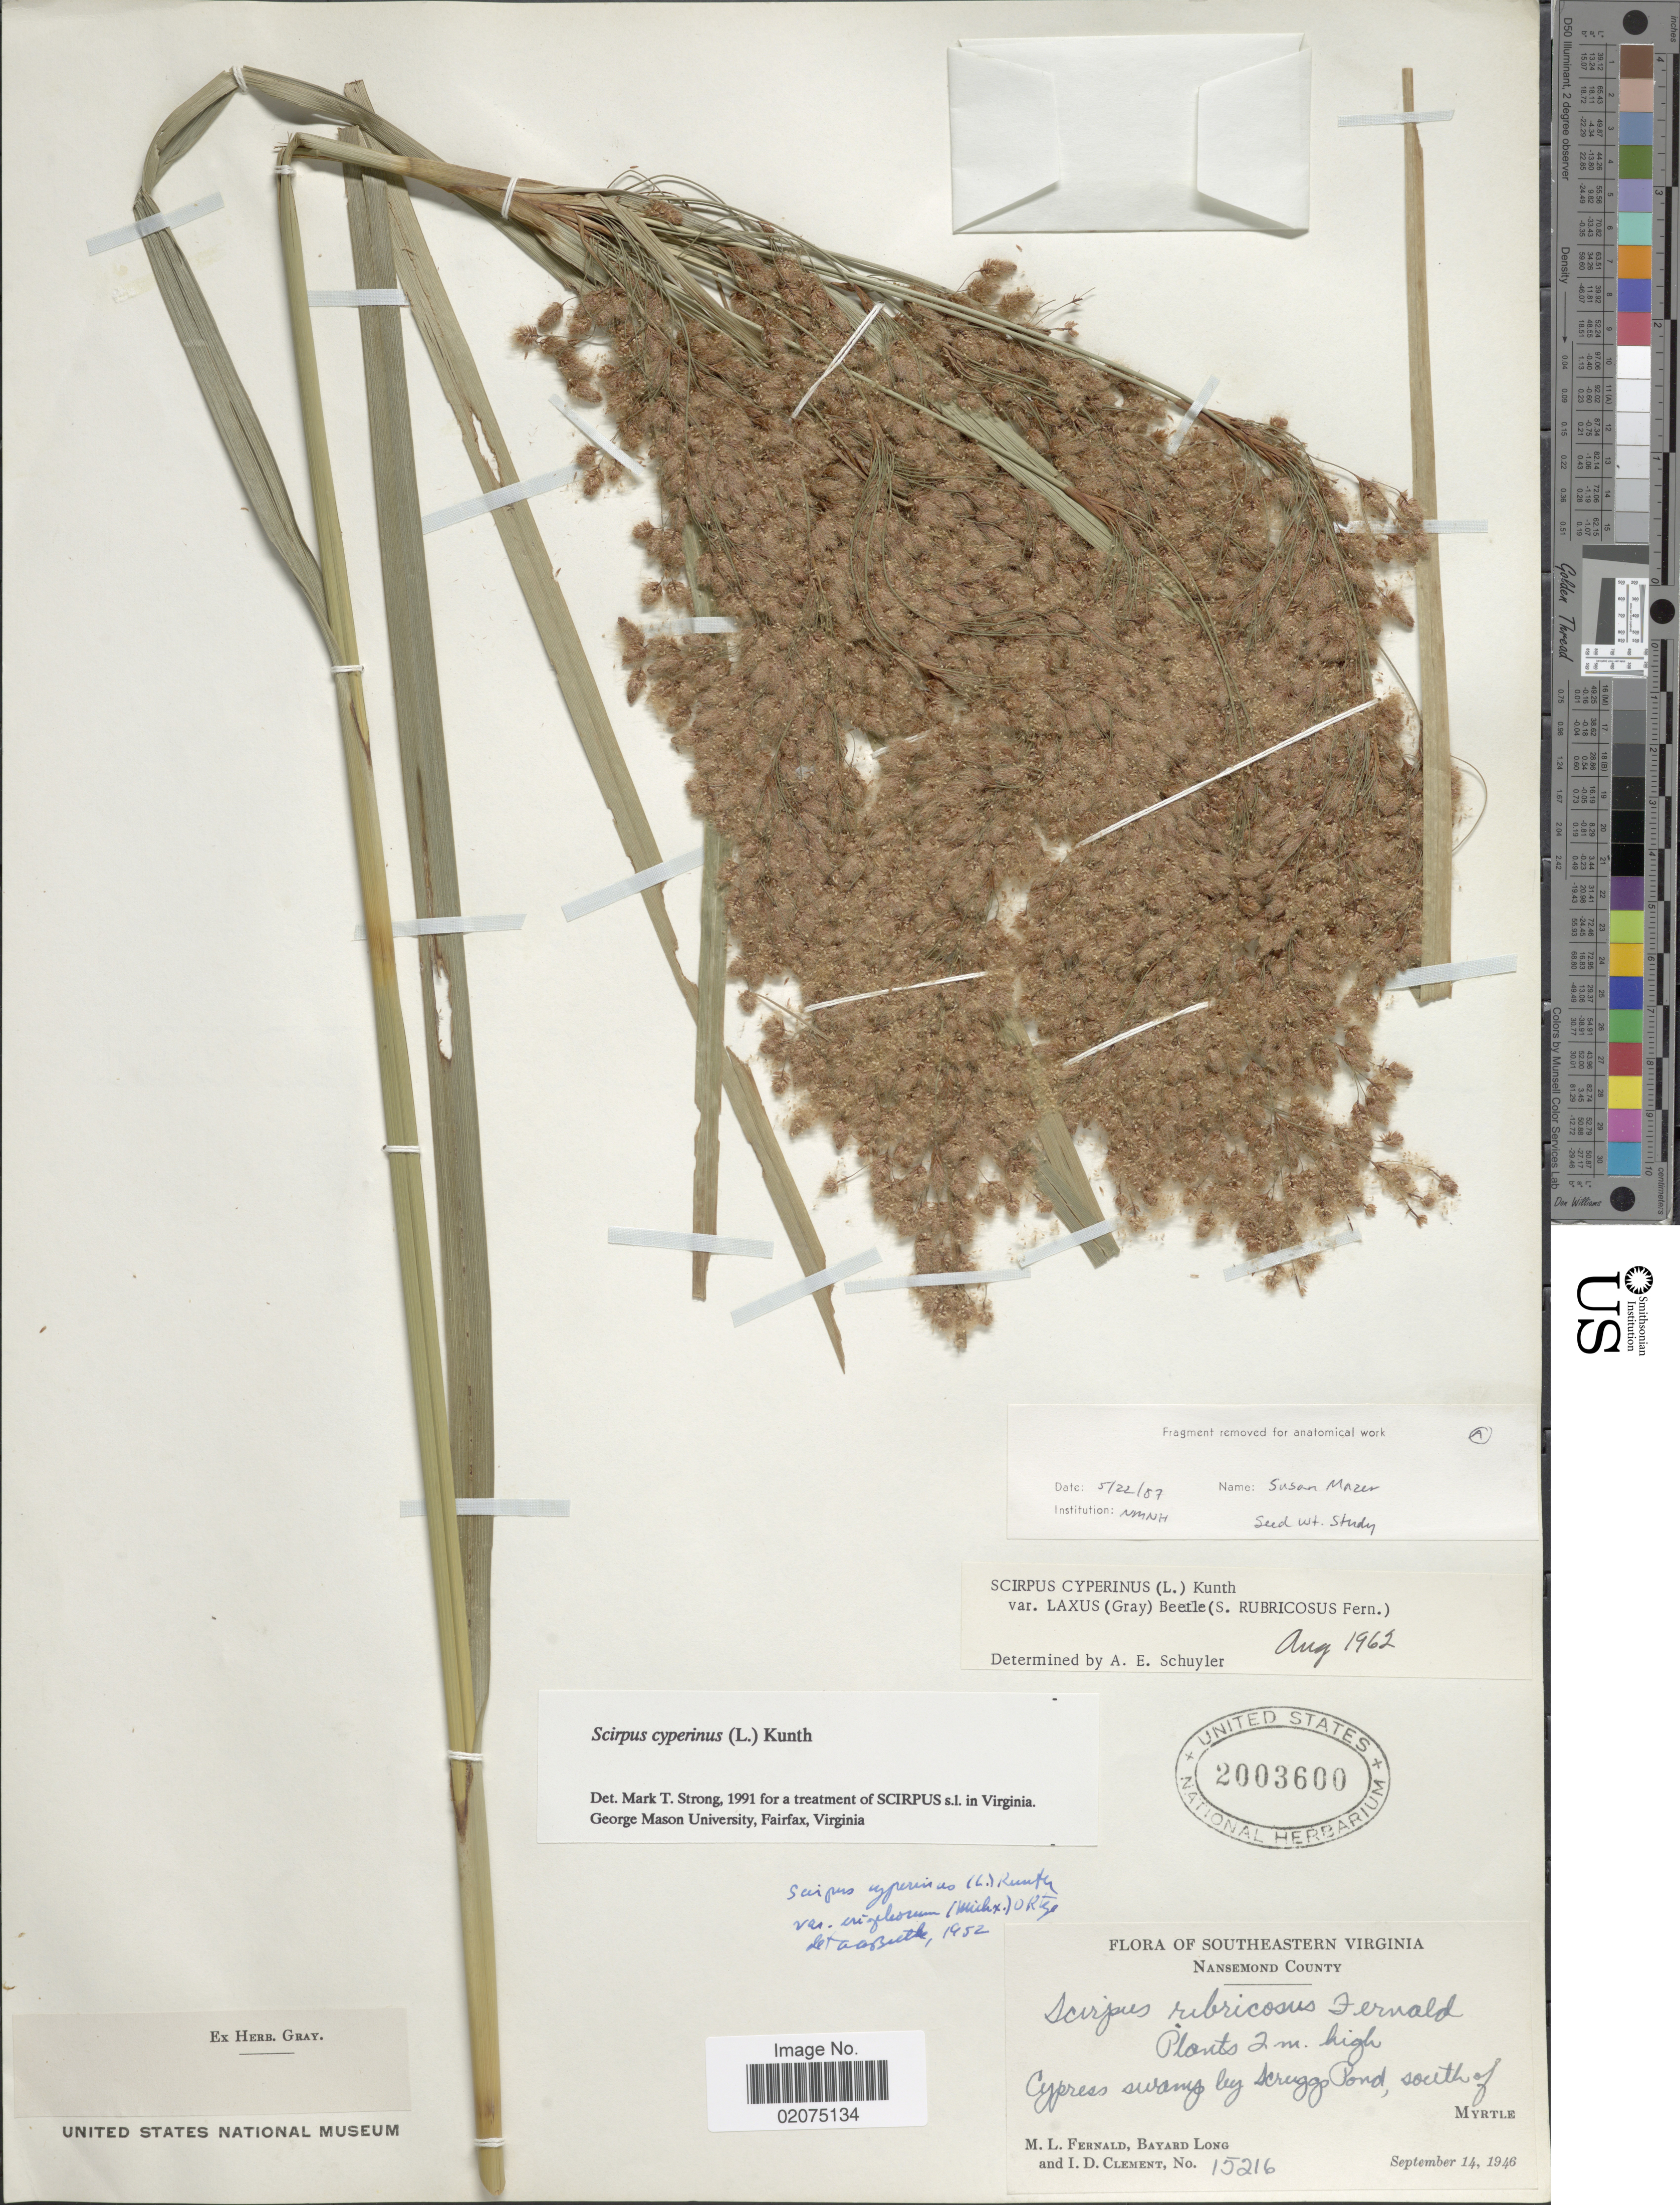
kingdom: Plantae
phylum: Tracheophyta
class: Liliopsida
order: Poales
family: Cyperaceae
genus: Scirpus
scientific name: Scirpus cyperinus (L.) Kunth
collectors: M. L. Fernald, B. Long & I. Clement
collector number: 15216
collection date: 1946-09-14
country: United States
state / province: Virginia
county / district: City of Suffolk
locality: Southeastern Virginia, Nansemond County, south of Myrtle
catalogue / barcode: US 2003600